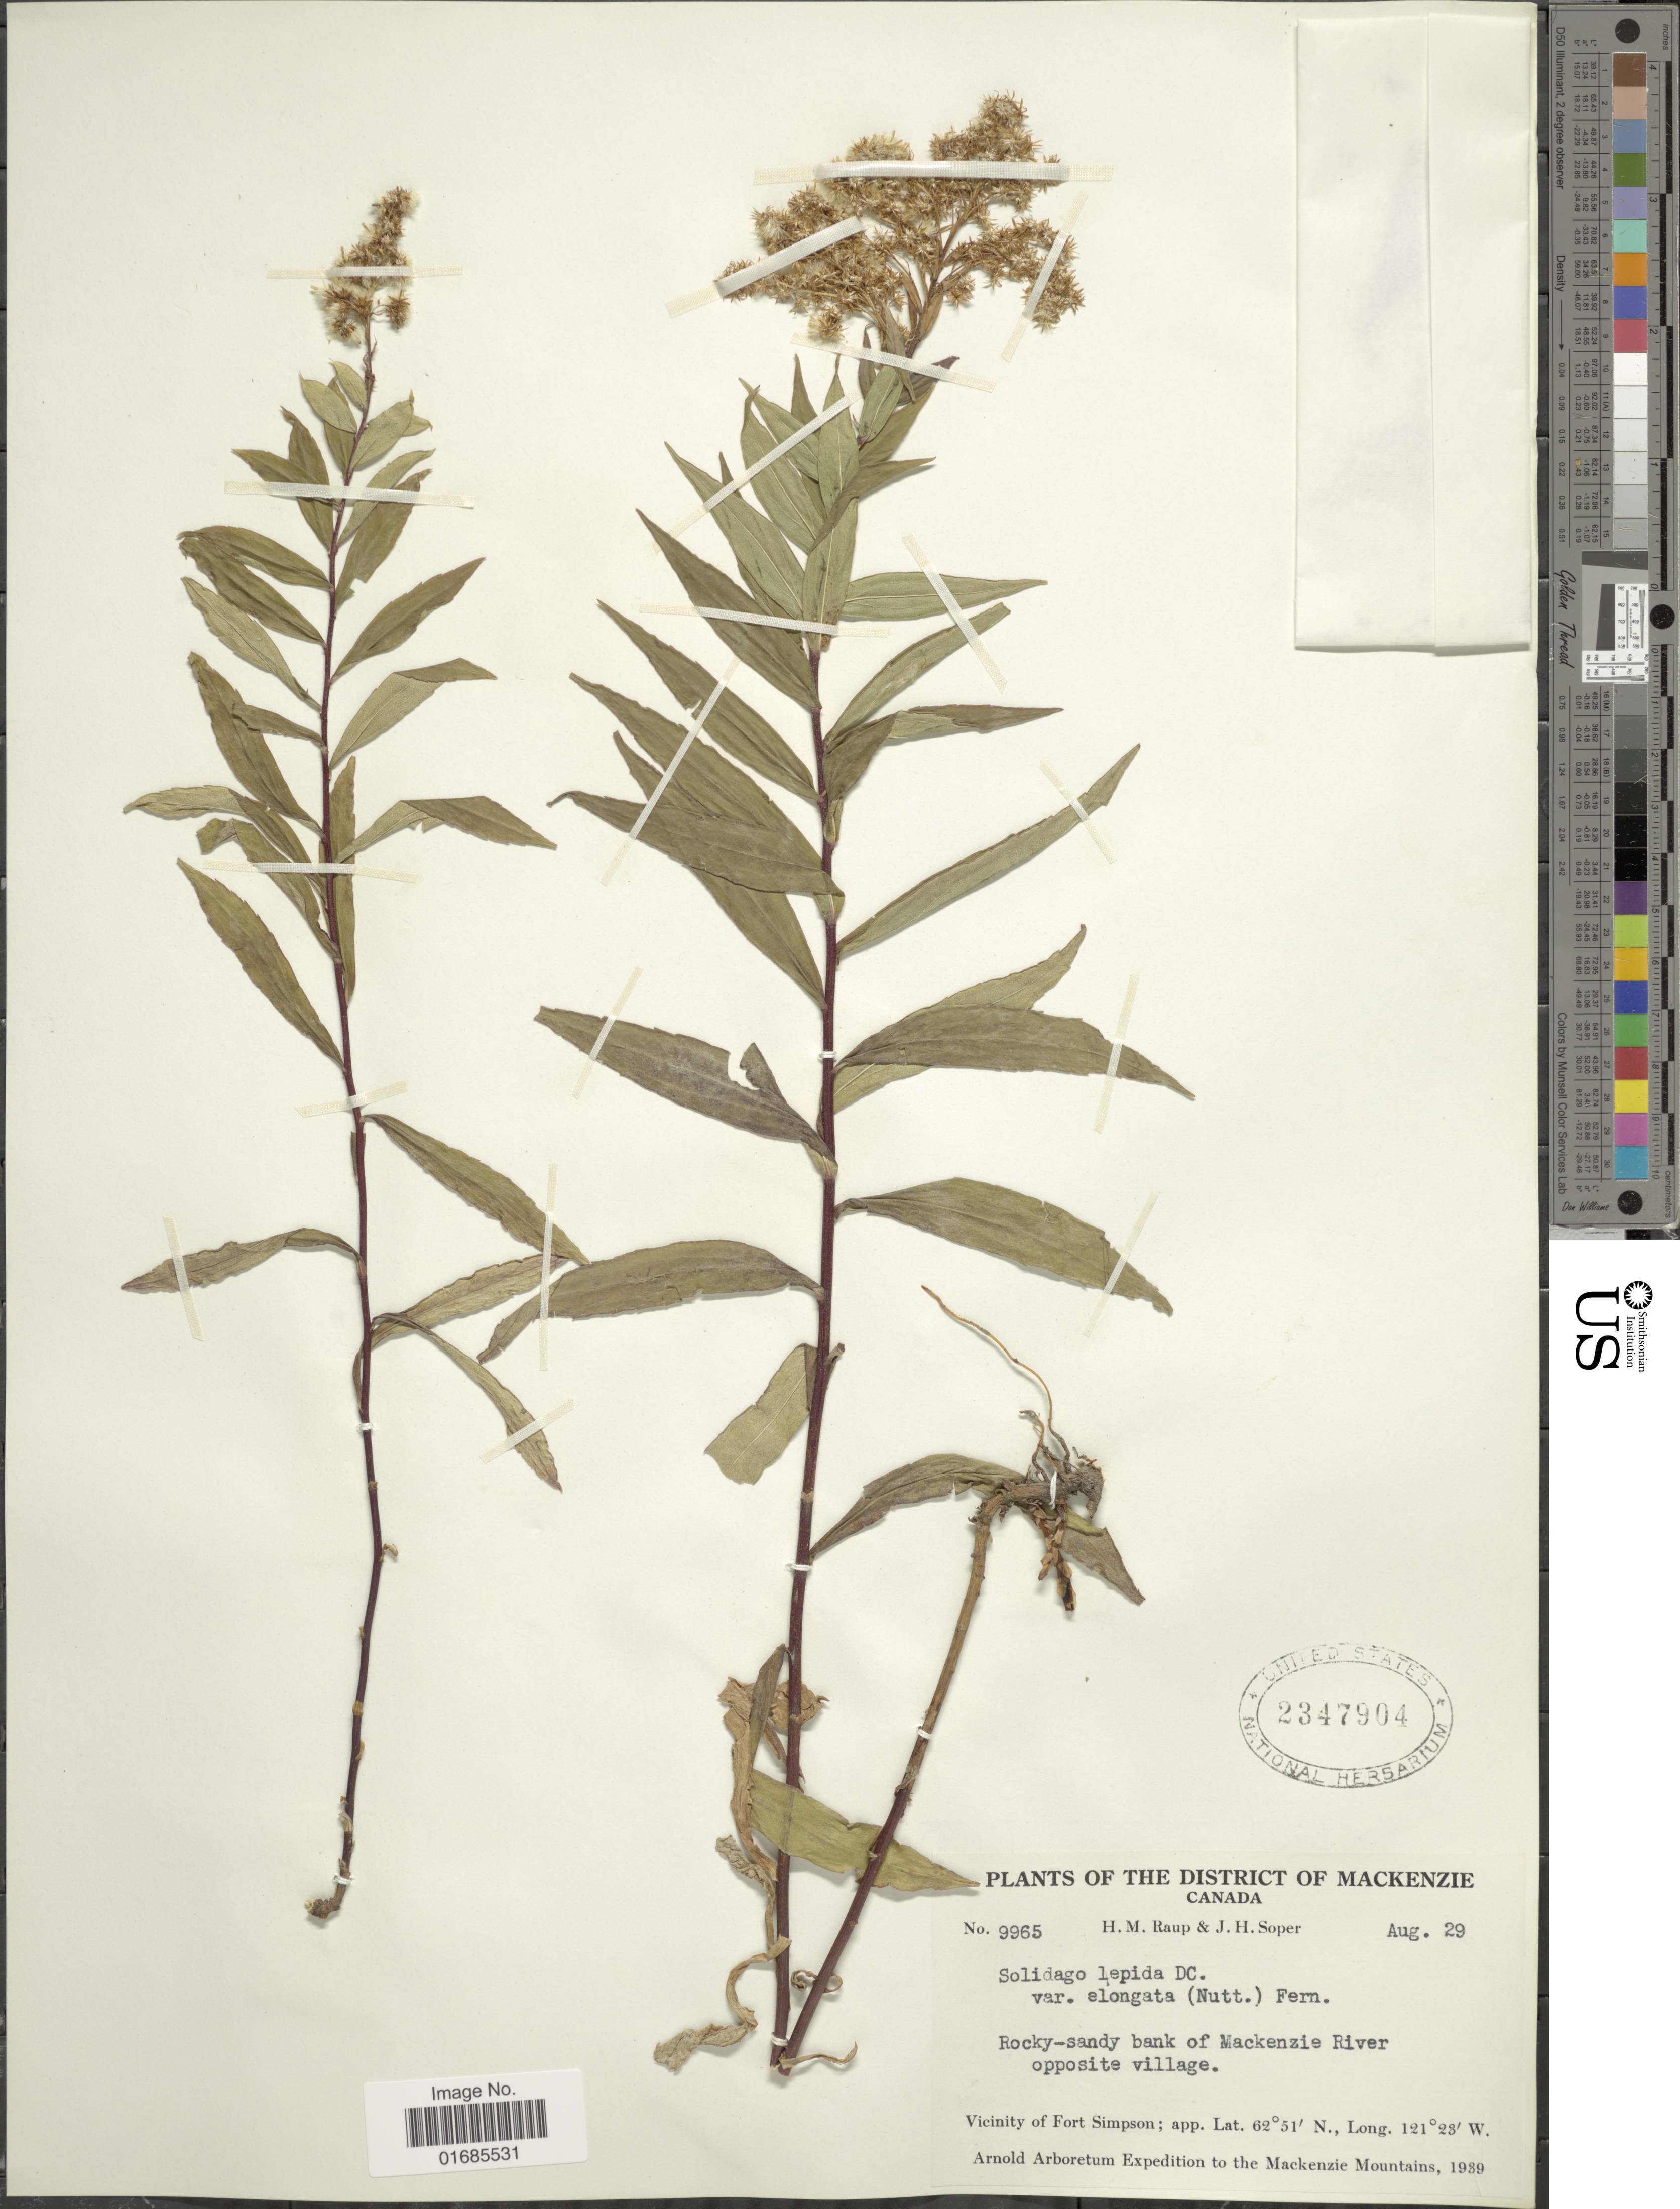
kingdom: Plantae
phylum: Tracheophyta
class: Magnoliopsida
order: Asterales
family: Asteraceae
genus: Solidago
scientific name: Solidago canadensis var. salebrosa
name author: (Piper) M.E. Jones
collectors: H. Raup & J. H. Soper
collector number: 9965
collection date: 1939-08-29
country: Canada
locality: District of Mackenzie, bank of Mackenzie River oppsoite village, Vicinity of Fort Simpson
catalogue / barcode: US 2347904